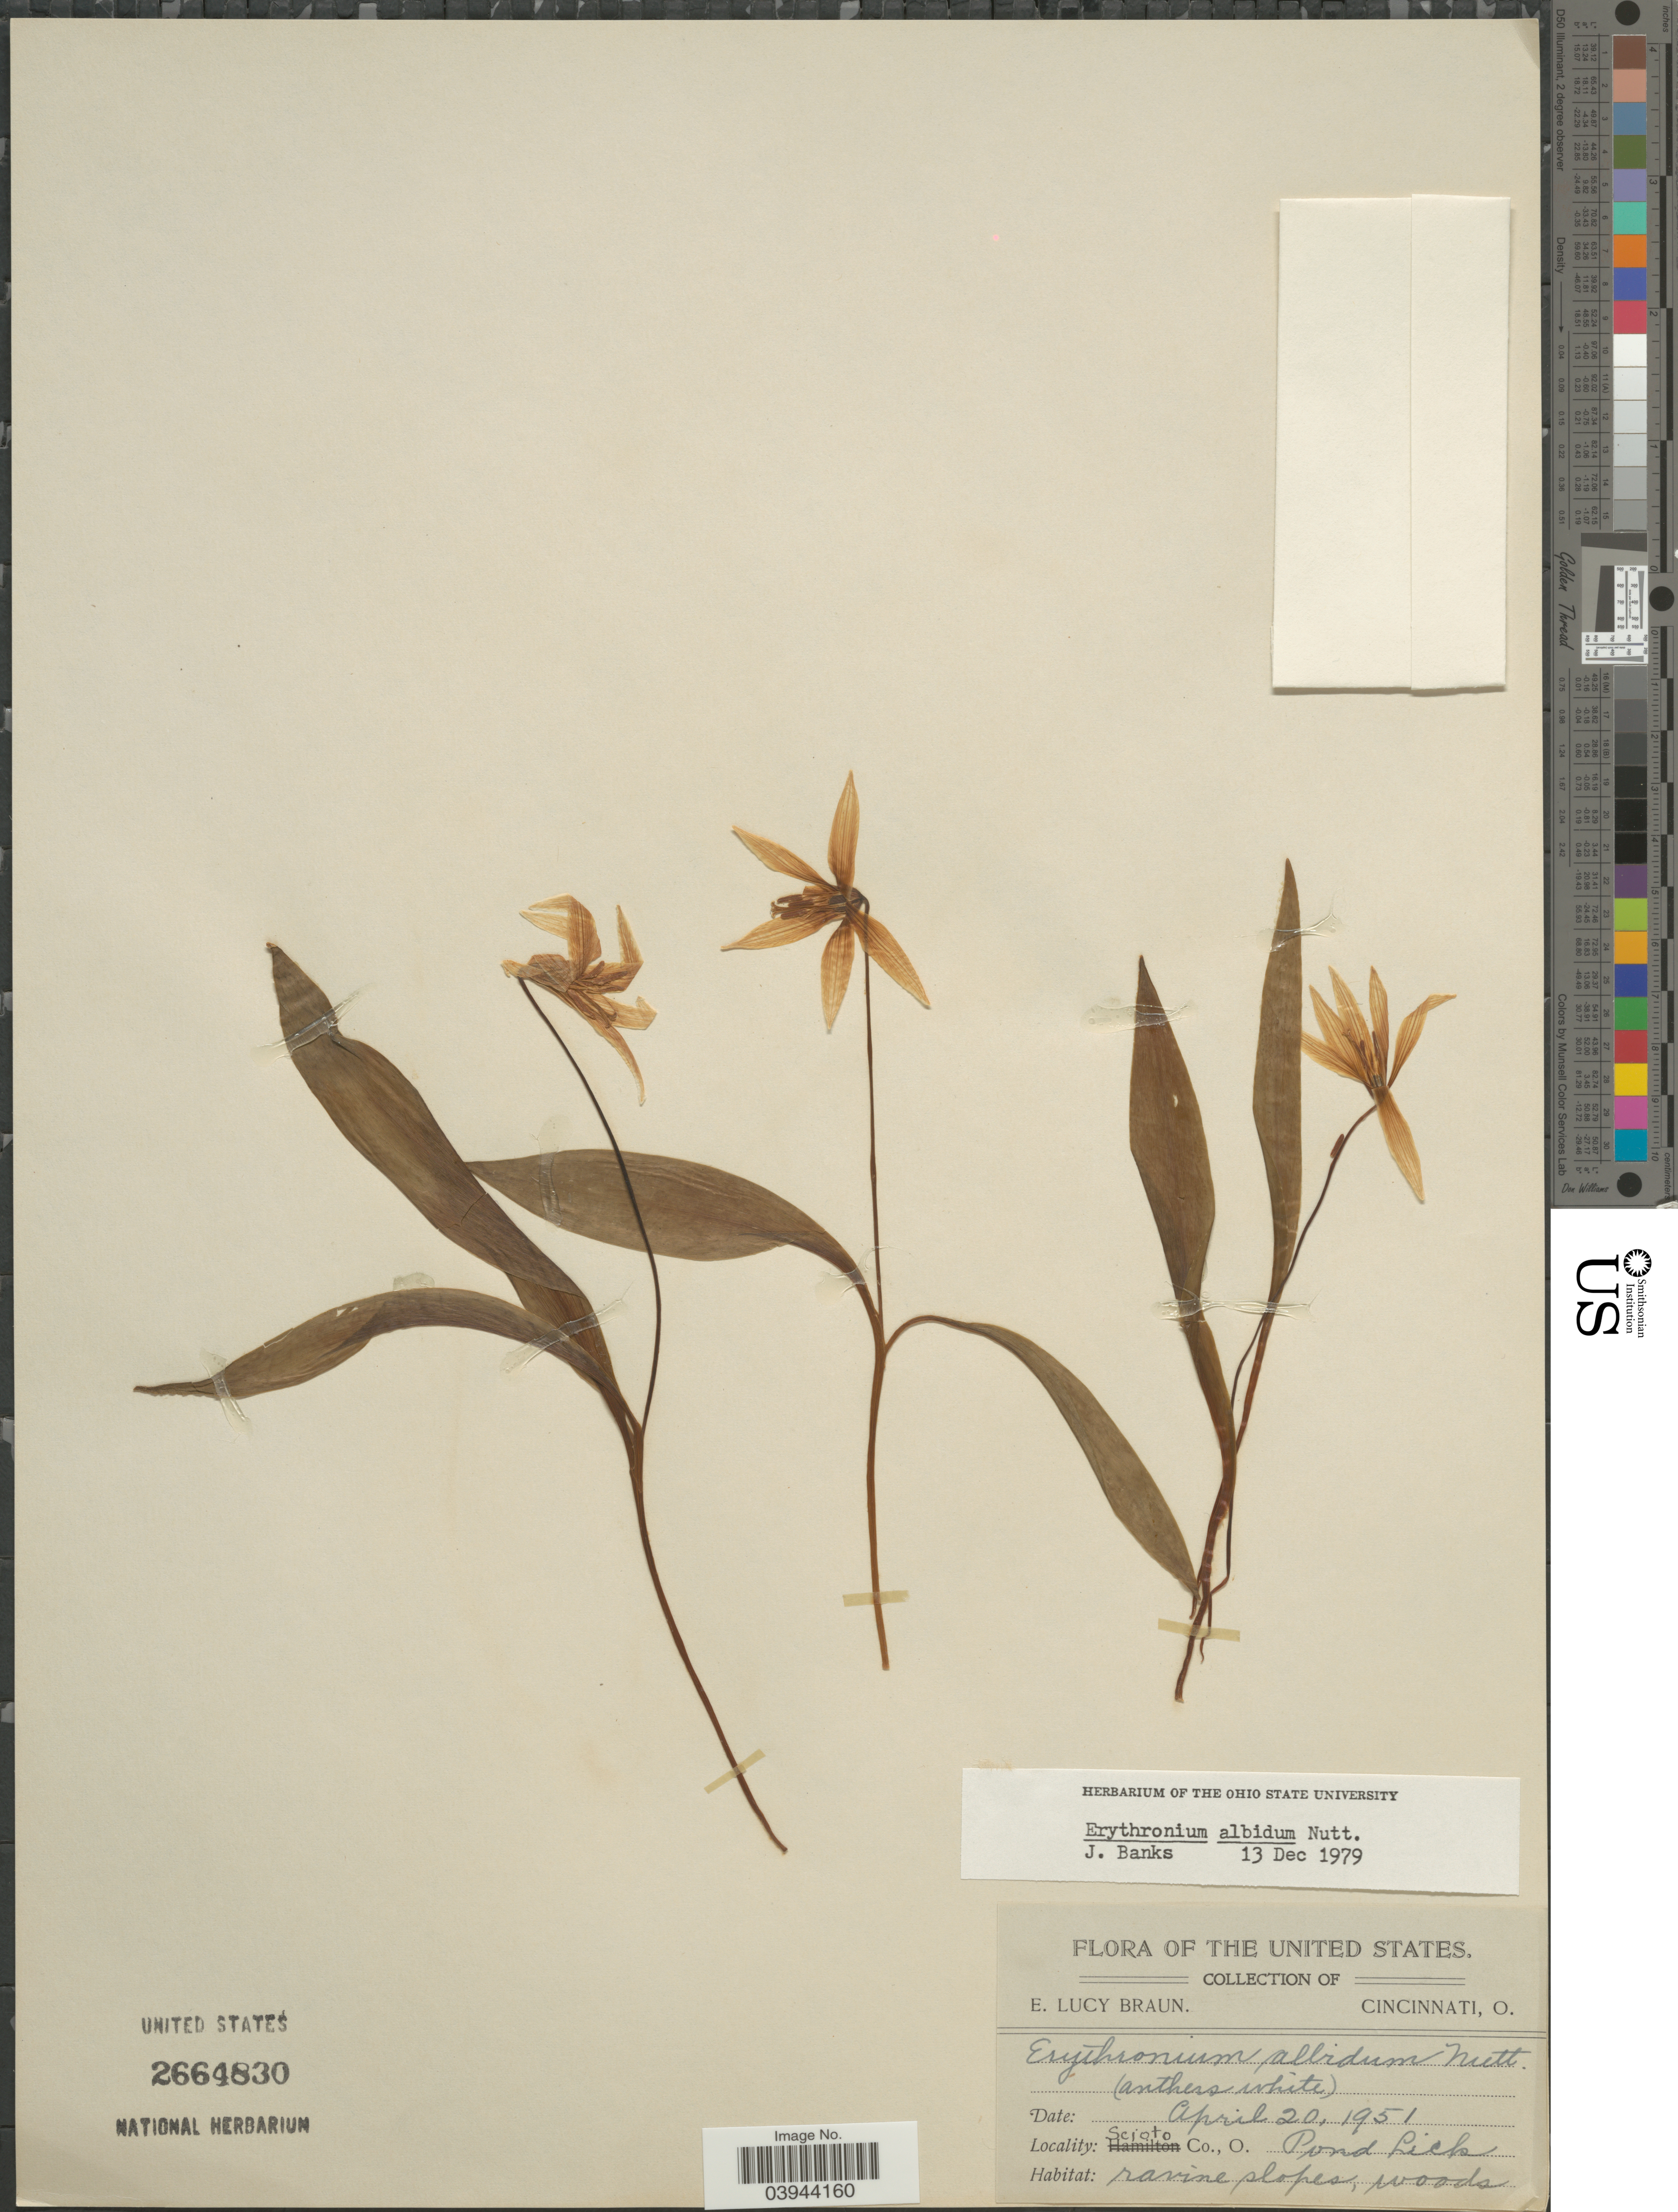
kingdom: Plantae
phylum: Tracheophyta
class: Liliopsida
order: Liliales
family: Liliaceae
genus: Erythronium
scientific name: Erythronium albidum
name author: Nutt.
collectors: E. L. Braun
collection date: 1951-04-20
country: United States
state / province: Ohio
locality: Scioto Co. Pond Lick.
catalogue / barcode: US 2664830